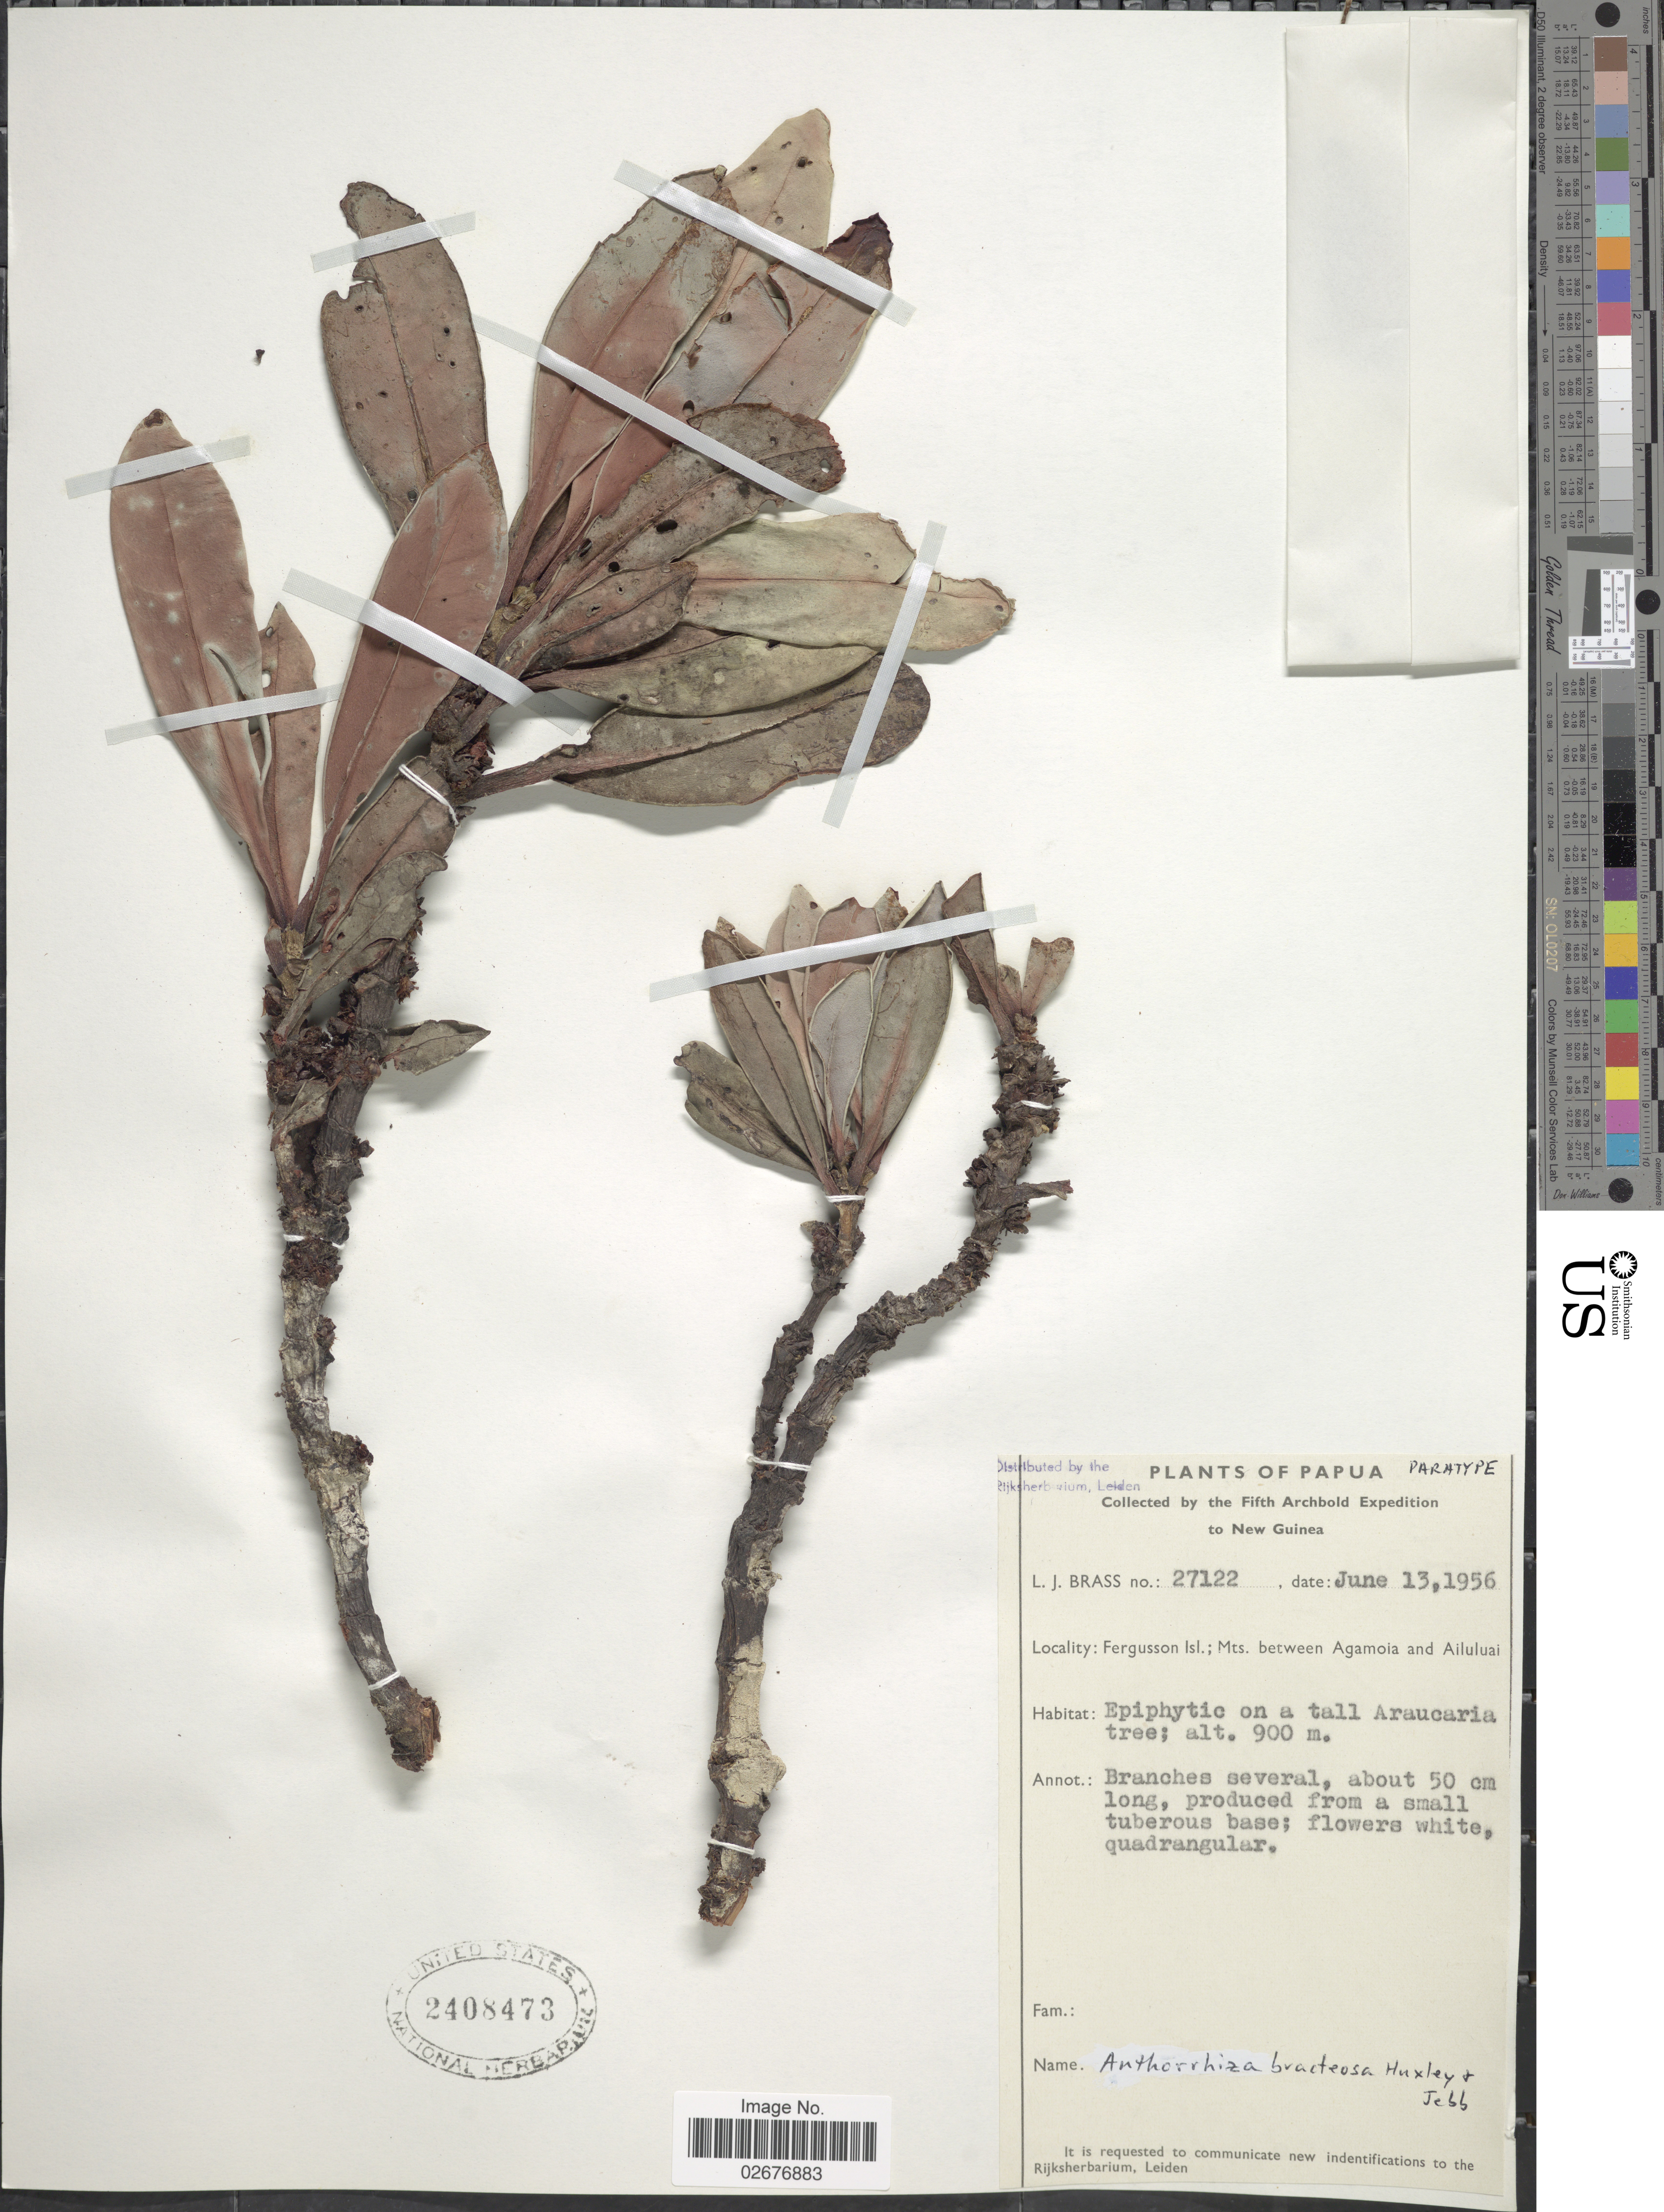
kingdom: Plantae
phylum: Tracheophyta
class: Magnoliopsida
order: Gentianales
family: Rubiaceae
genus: Anthorrhiza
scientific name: Anthorrhiza bracteosa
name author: Huxley & Jebb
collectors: L. J. Brass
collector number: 27122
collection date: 1956-06-13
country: Papua New Guinea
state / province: Milne Bay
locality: Papua, Fergusson Isl.; Mts. beteen Agamoia and Ailuluai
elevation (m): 900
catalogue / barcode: US 2408473